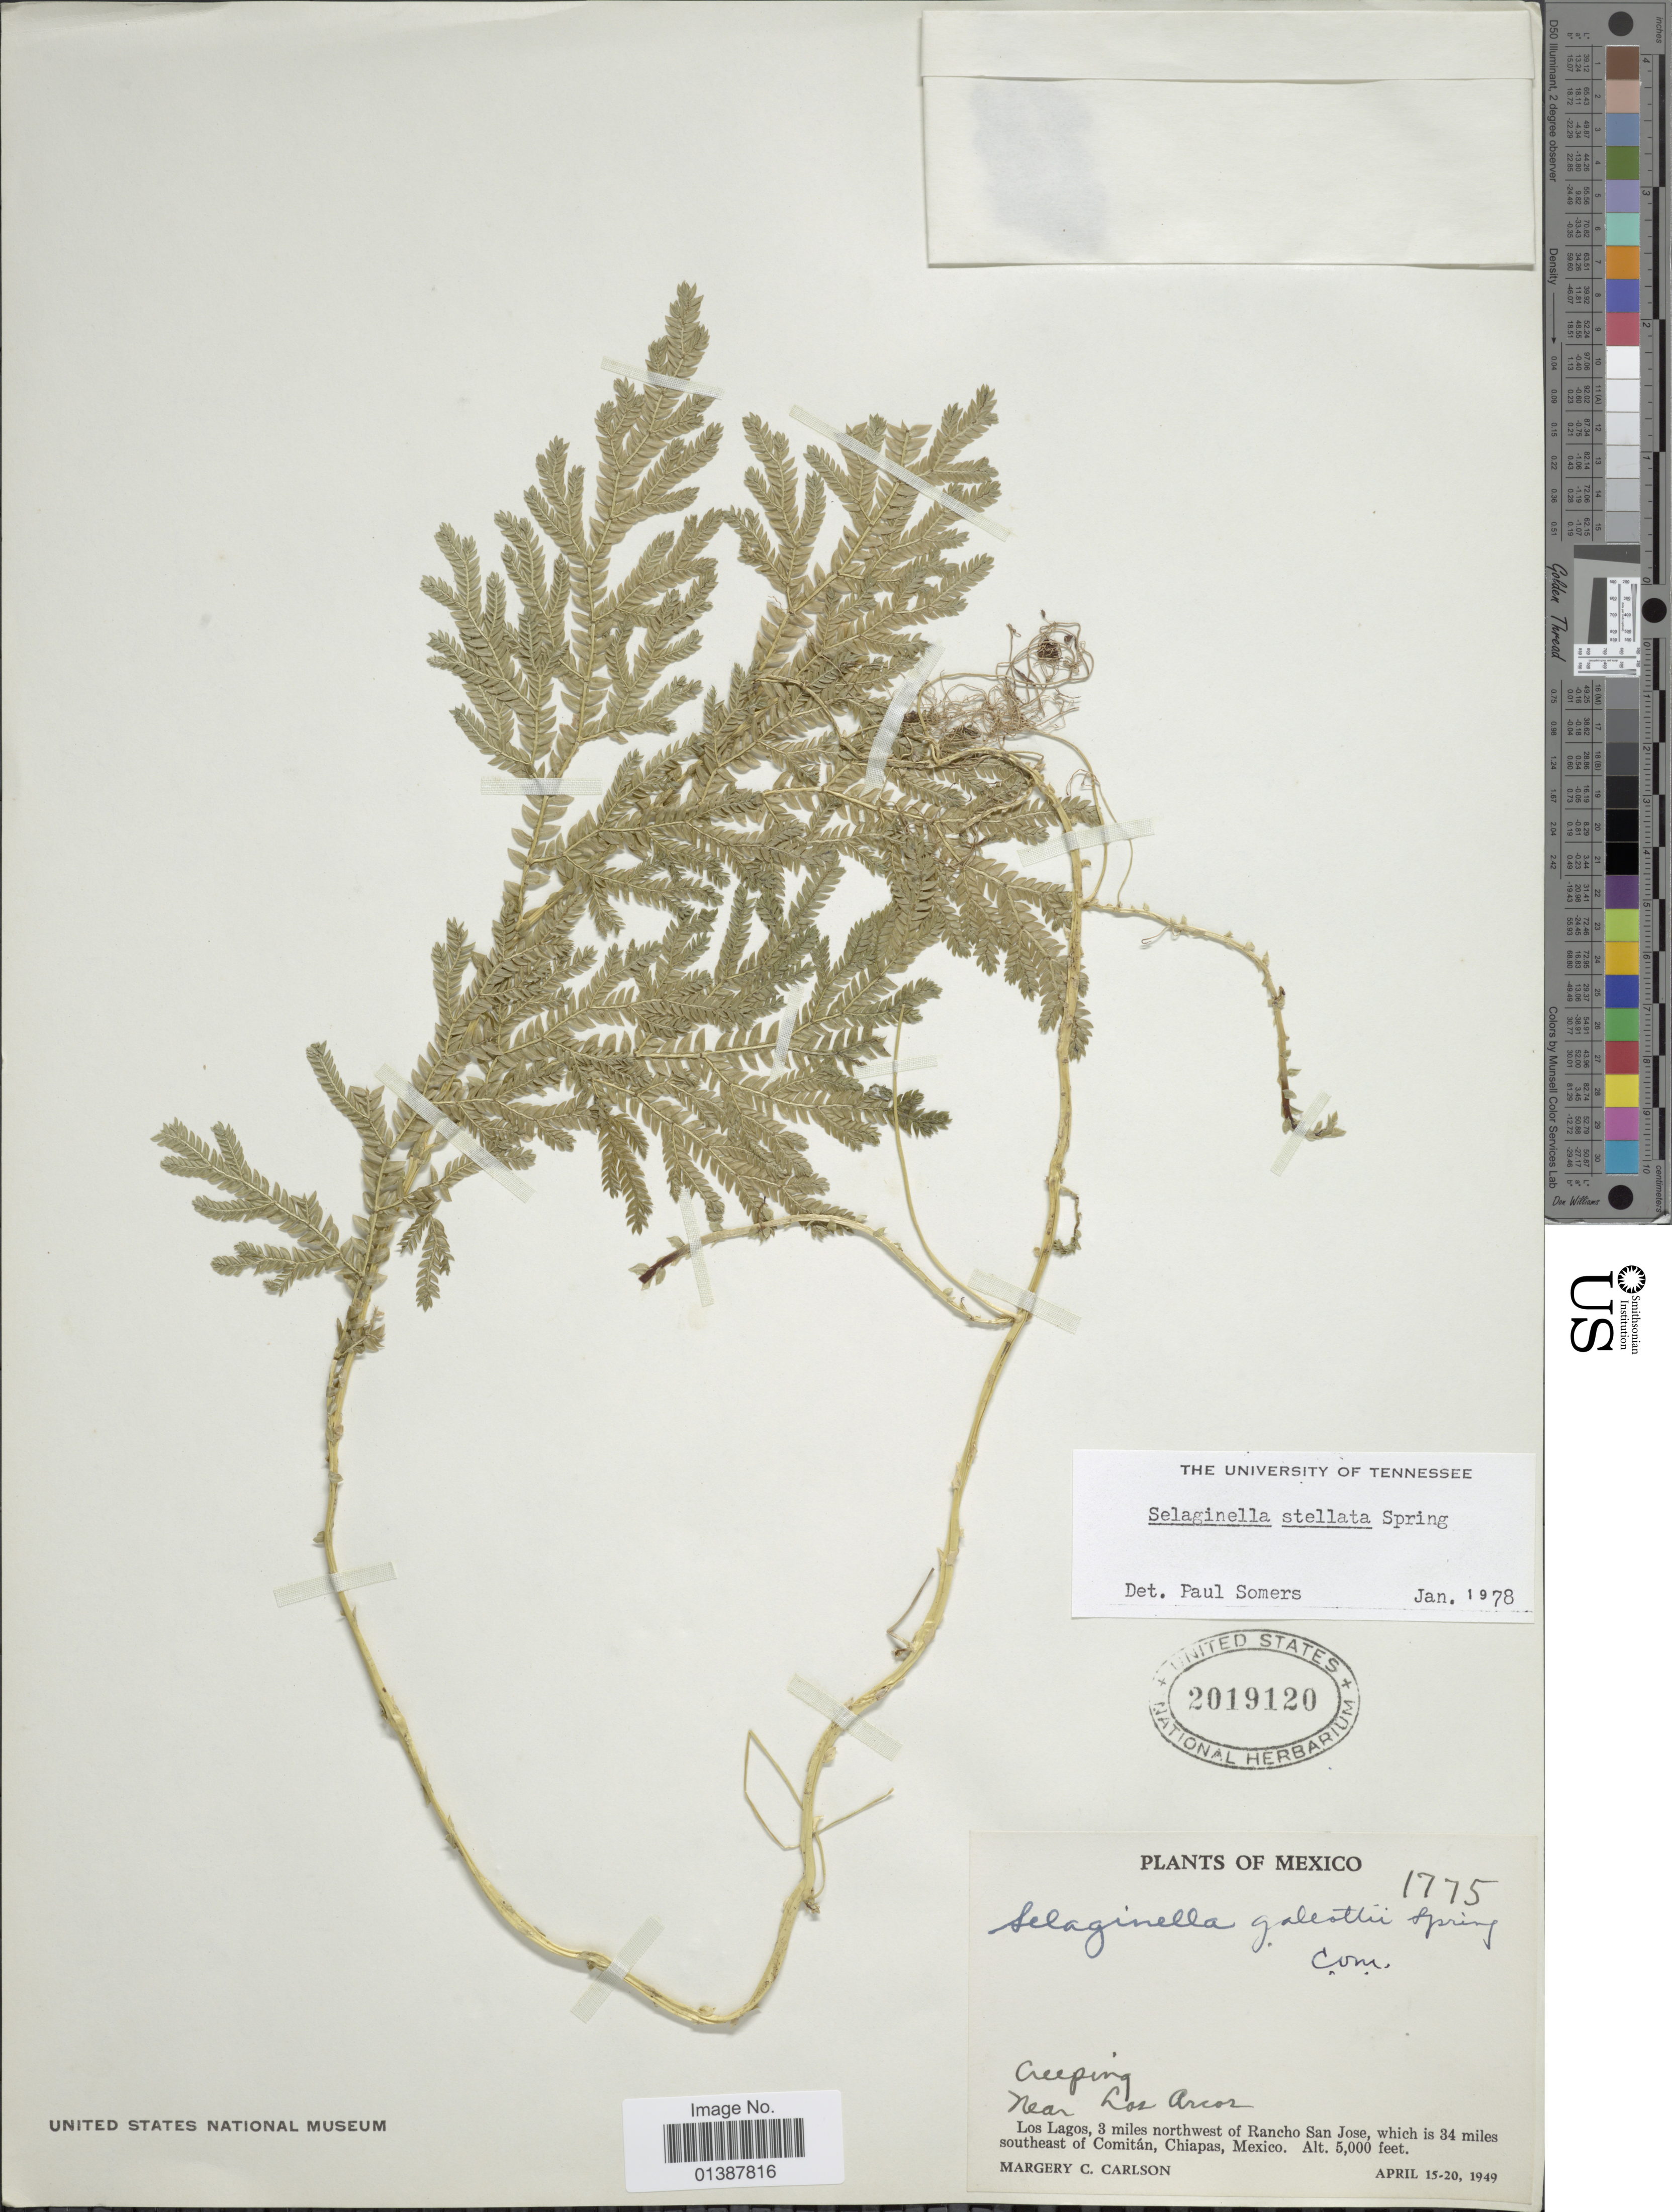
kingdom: Plantae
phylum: Tracheophyta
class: Lycopodiopsida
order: Selaginellales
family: Selaginellaceae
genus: Selaginella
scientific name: Selaginella galeottii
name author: Spring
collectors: M. C. Carlson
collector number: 1775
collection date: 1949-04-15/1949-04-20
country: Mexico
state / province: Chiapas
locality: Near Las Arcos, Los Lagos, 3 miles northwest of Rancho San Jose, wich is 34 miles southeast of Comitán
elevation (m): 1524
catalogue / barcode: US 2019120